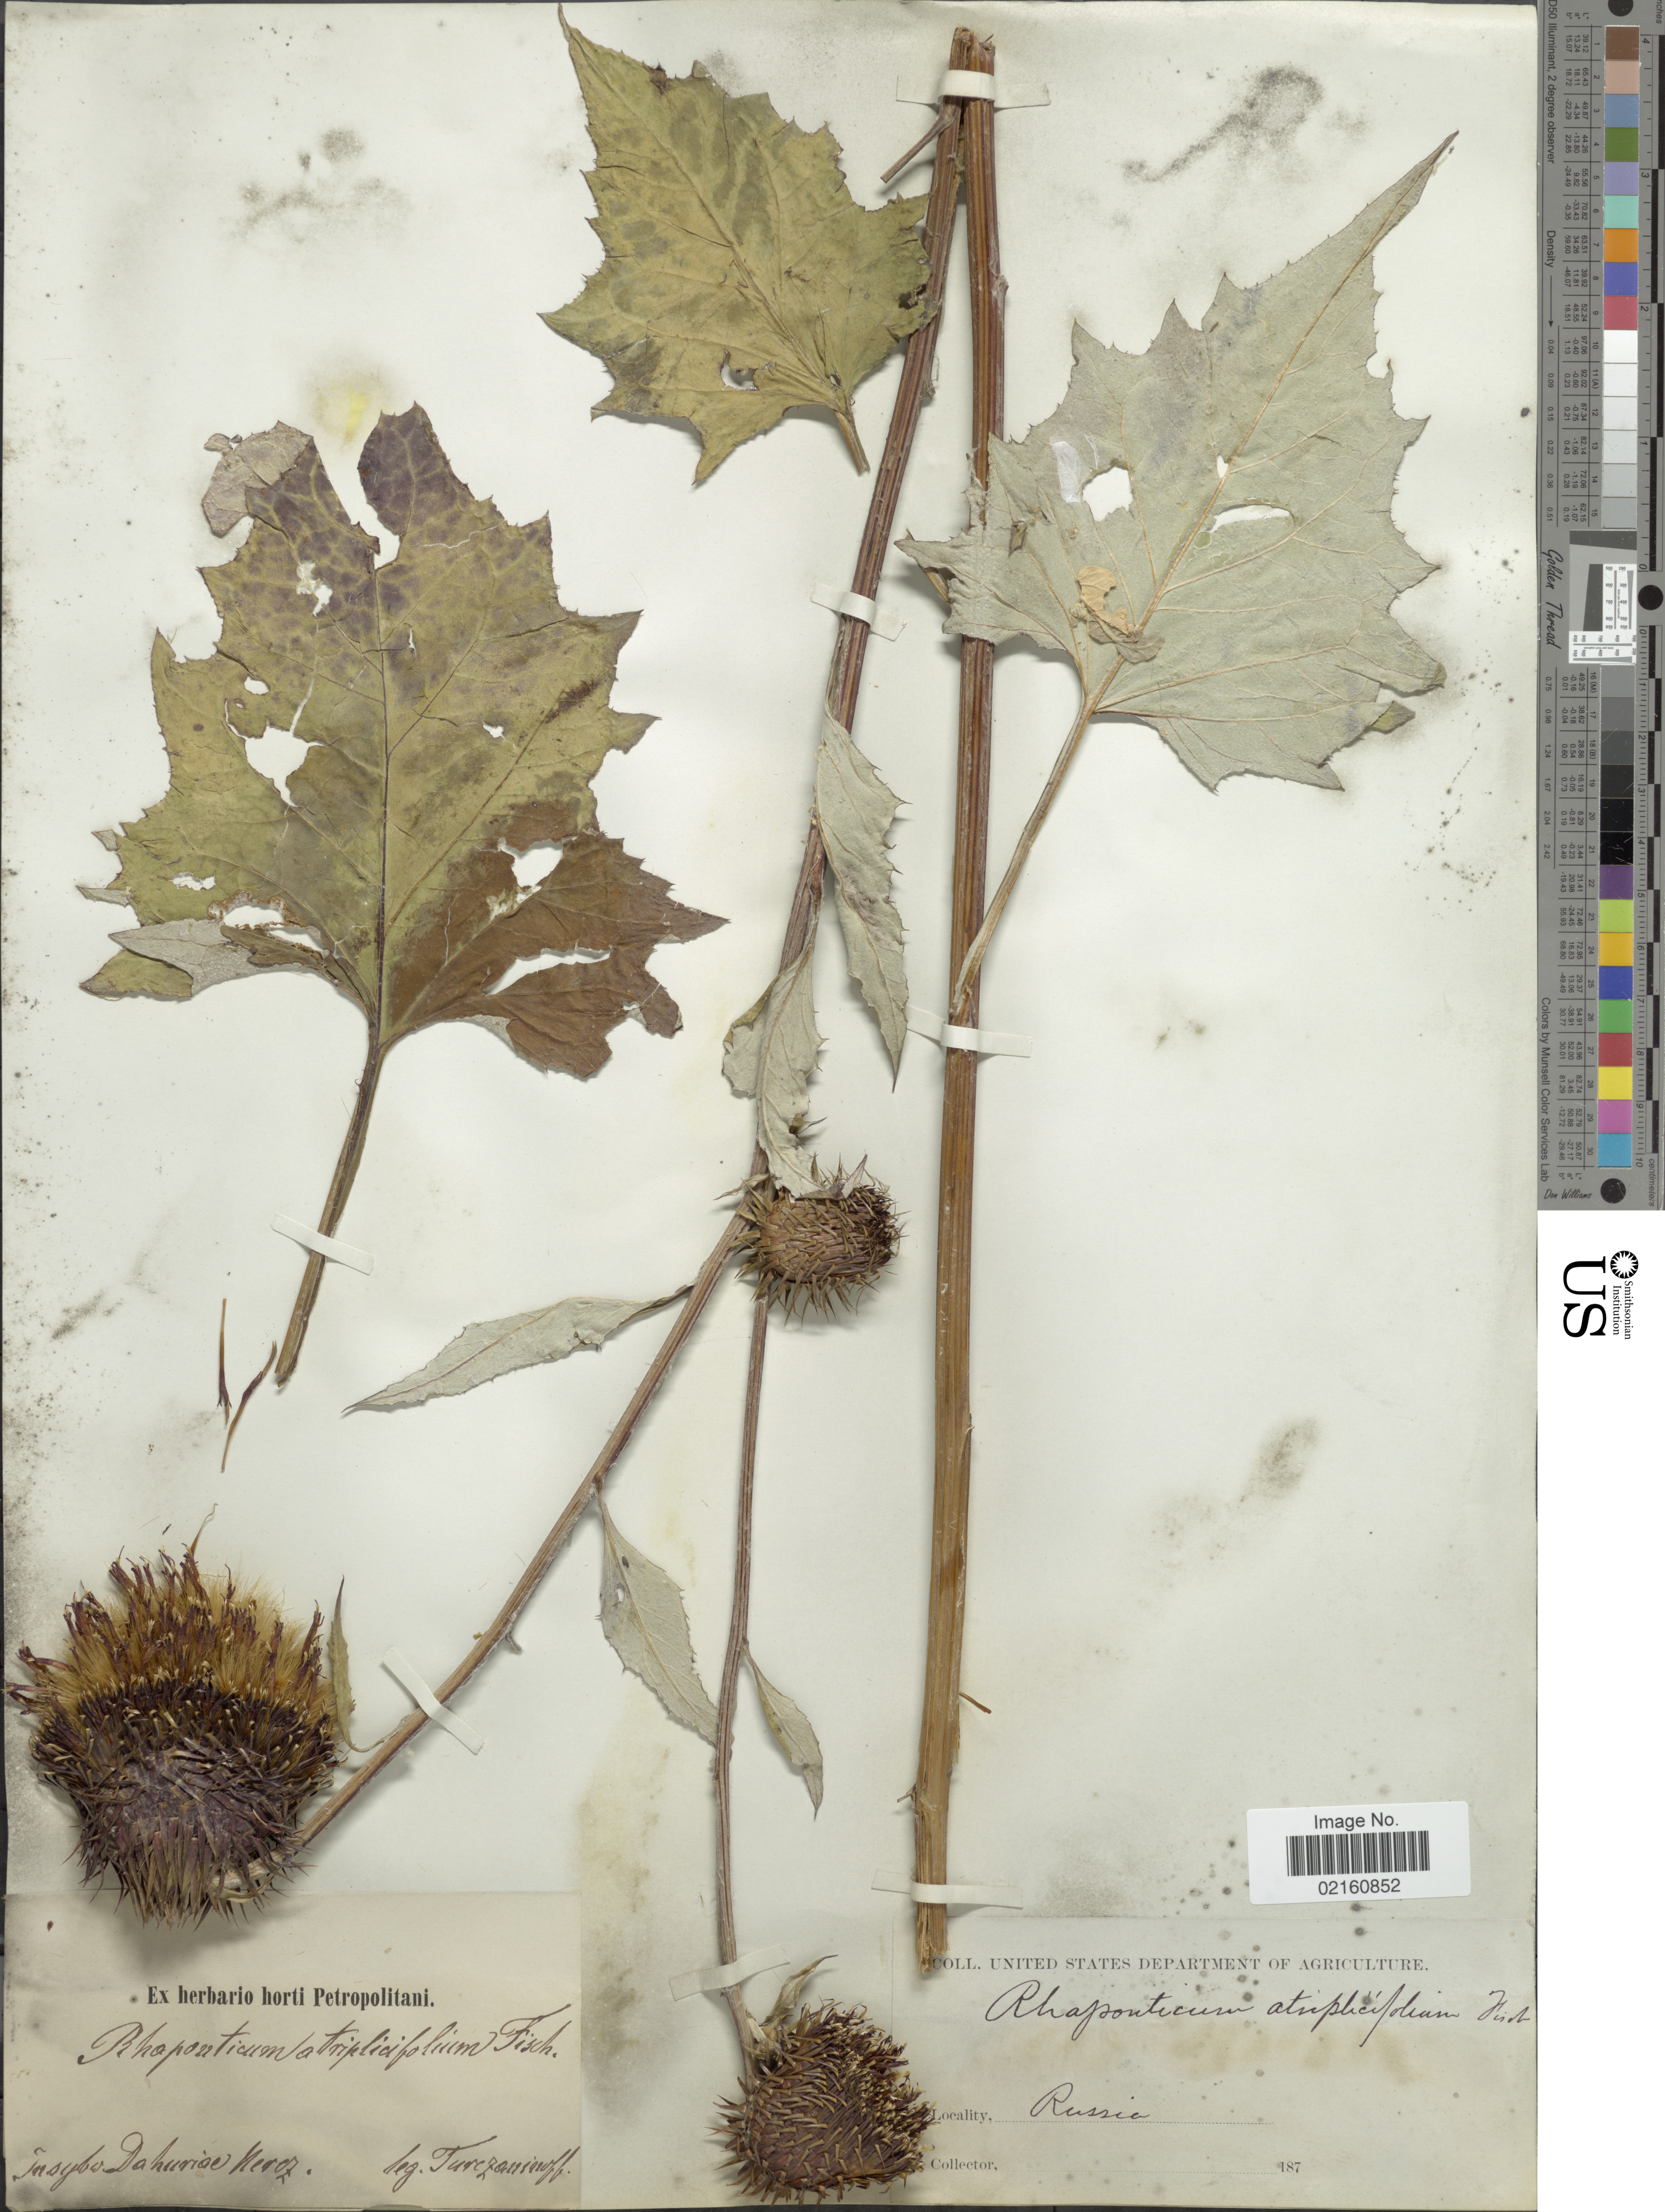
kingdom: Plantae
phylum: Tracheophyta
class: Magnoliopsida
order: Asterales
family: Asteraceae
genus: Synurus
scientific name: Synurus deltoides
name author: (Aiton) Nakai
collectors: N. Turczaninow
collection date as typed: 187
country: Russian Federation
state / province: Zabaykalsky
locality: Russia, In sylv. Dahuriae Nercz.